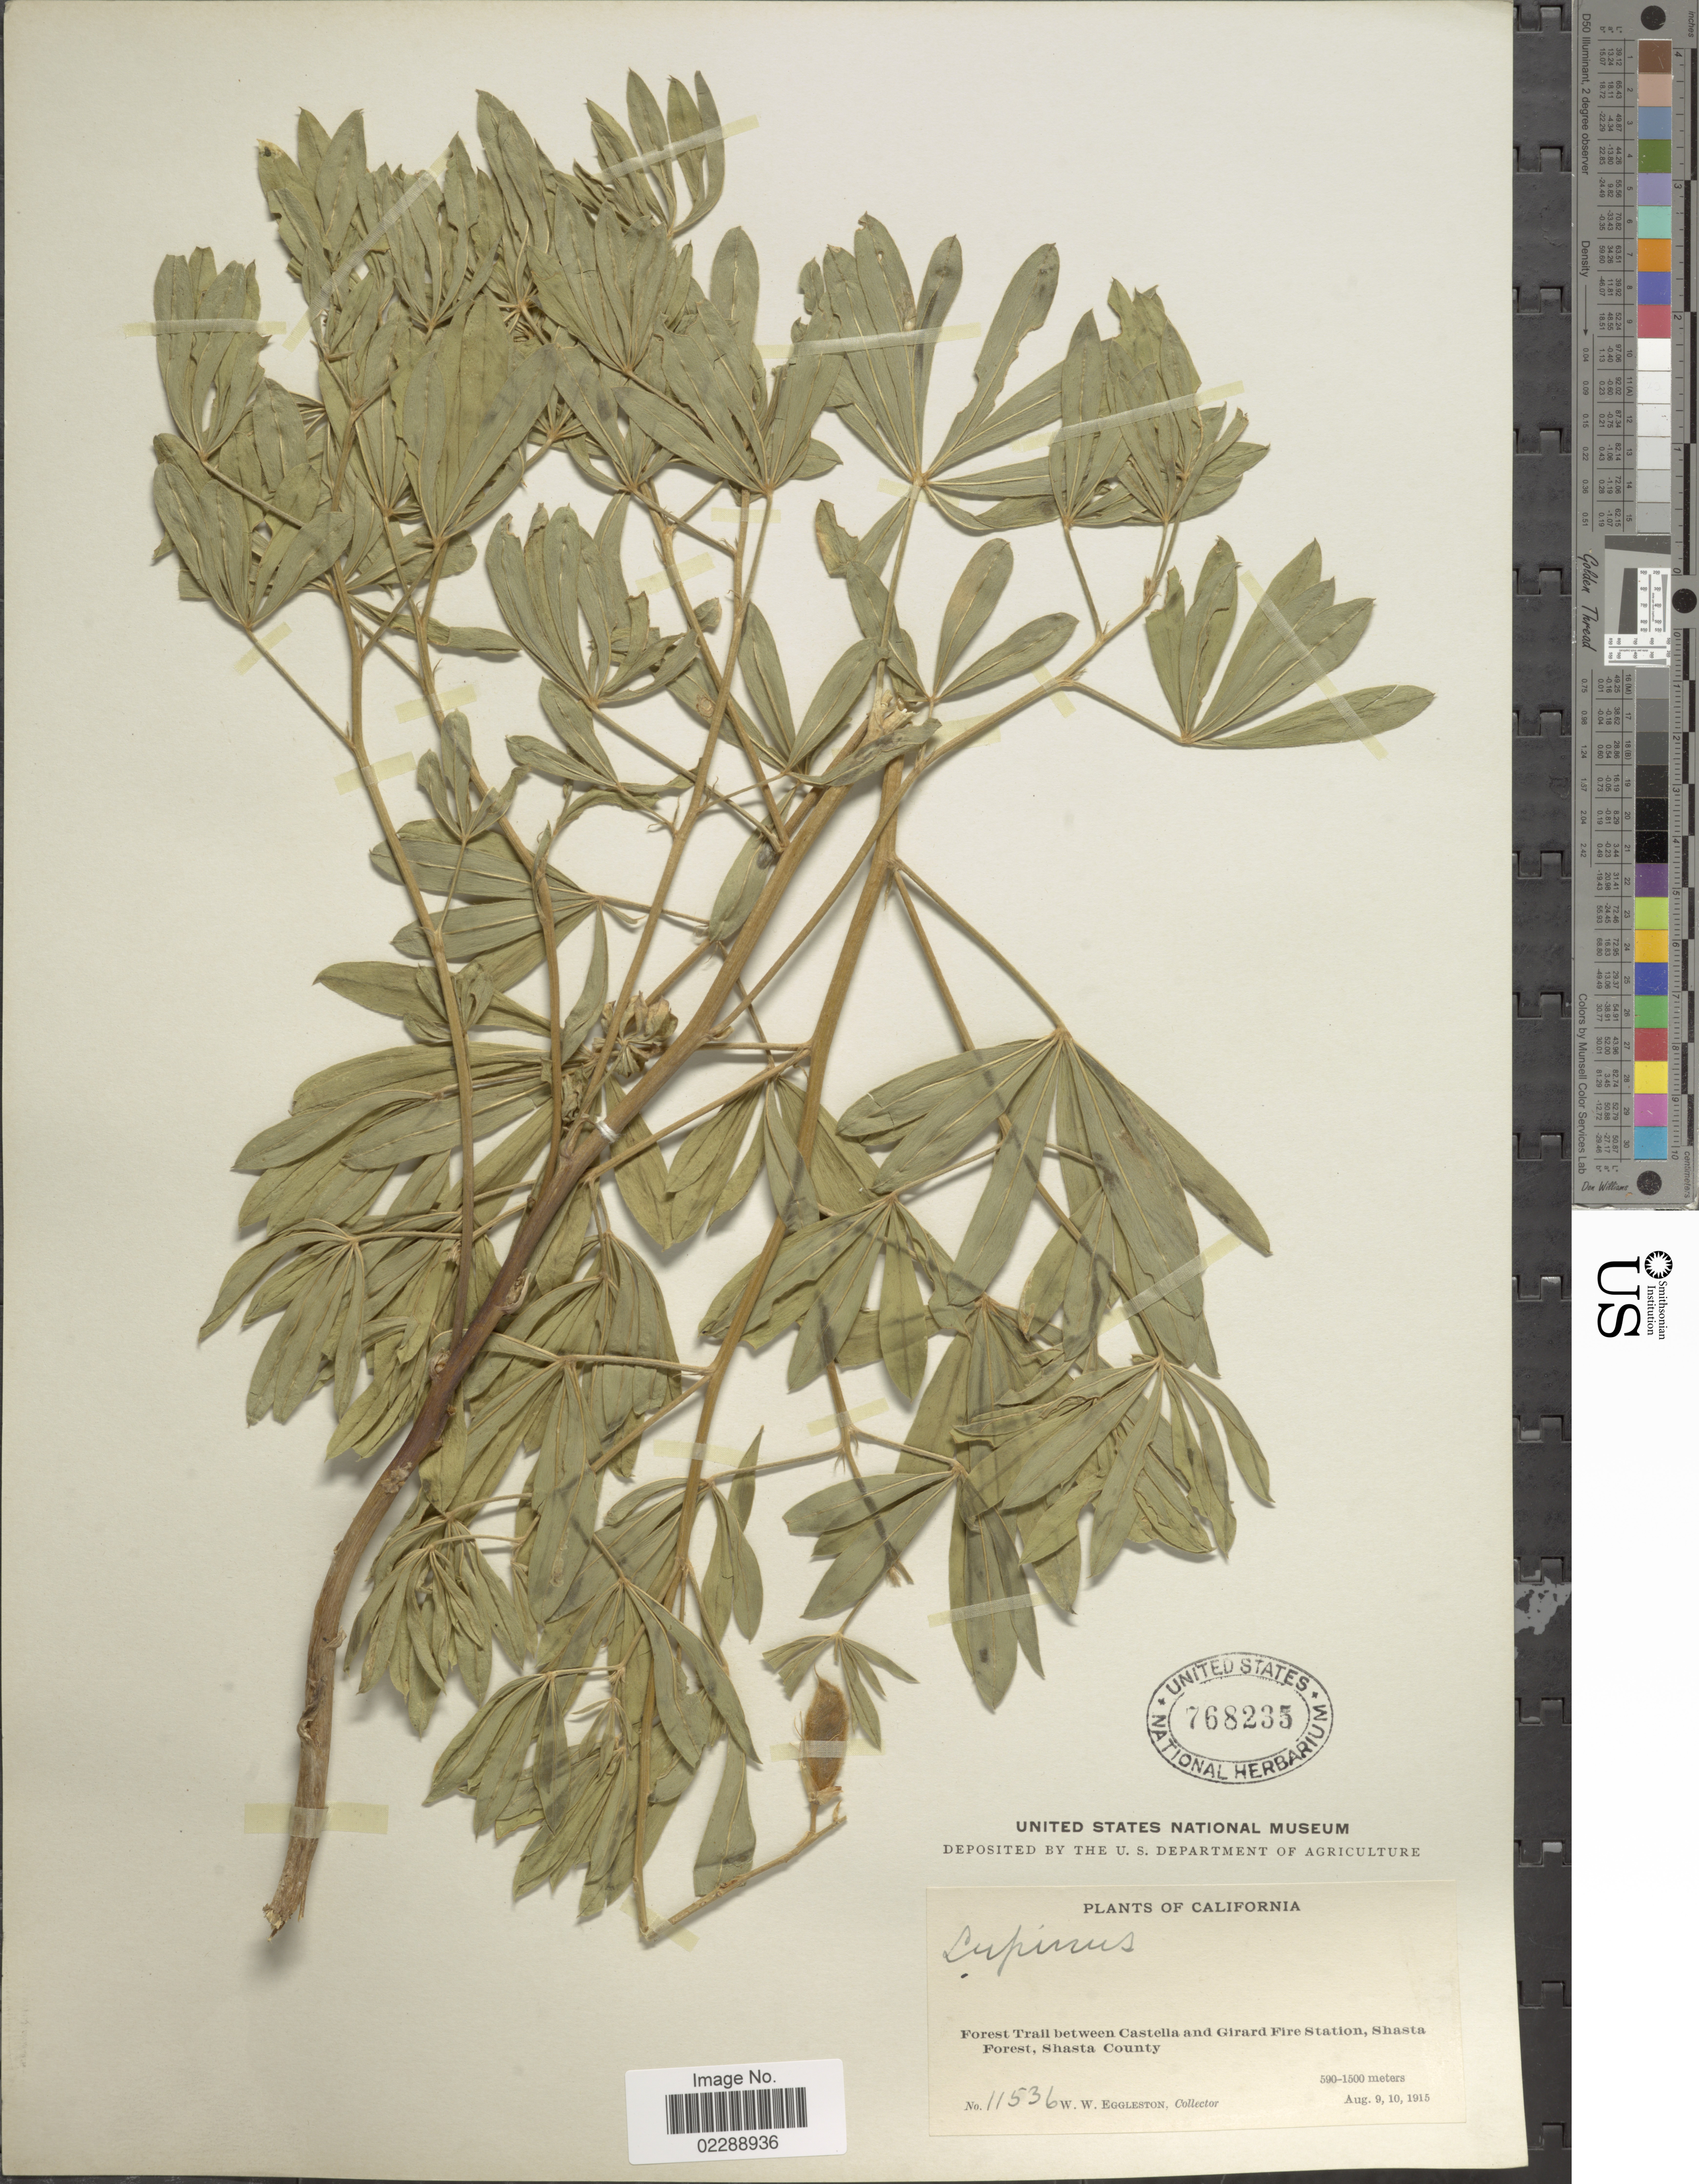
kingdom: Plantae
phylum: Tracheophyta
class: Magnoliopsida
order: Fabales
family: Fabaceae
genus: Lupinus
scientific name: Lupinus sp.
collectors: W. W. Eggleston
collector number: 11536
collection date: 1915-08-09/1915-08-10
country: United States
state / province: California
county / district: Shasta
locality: Forest Trail between Castella and Girard Fire Station, Shasta Forest, Shasta County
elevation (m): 590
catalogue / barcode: US 768235